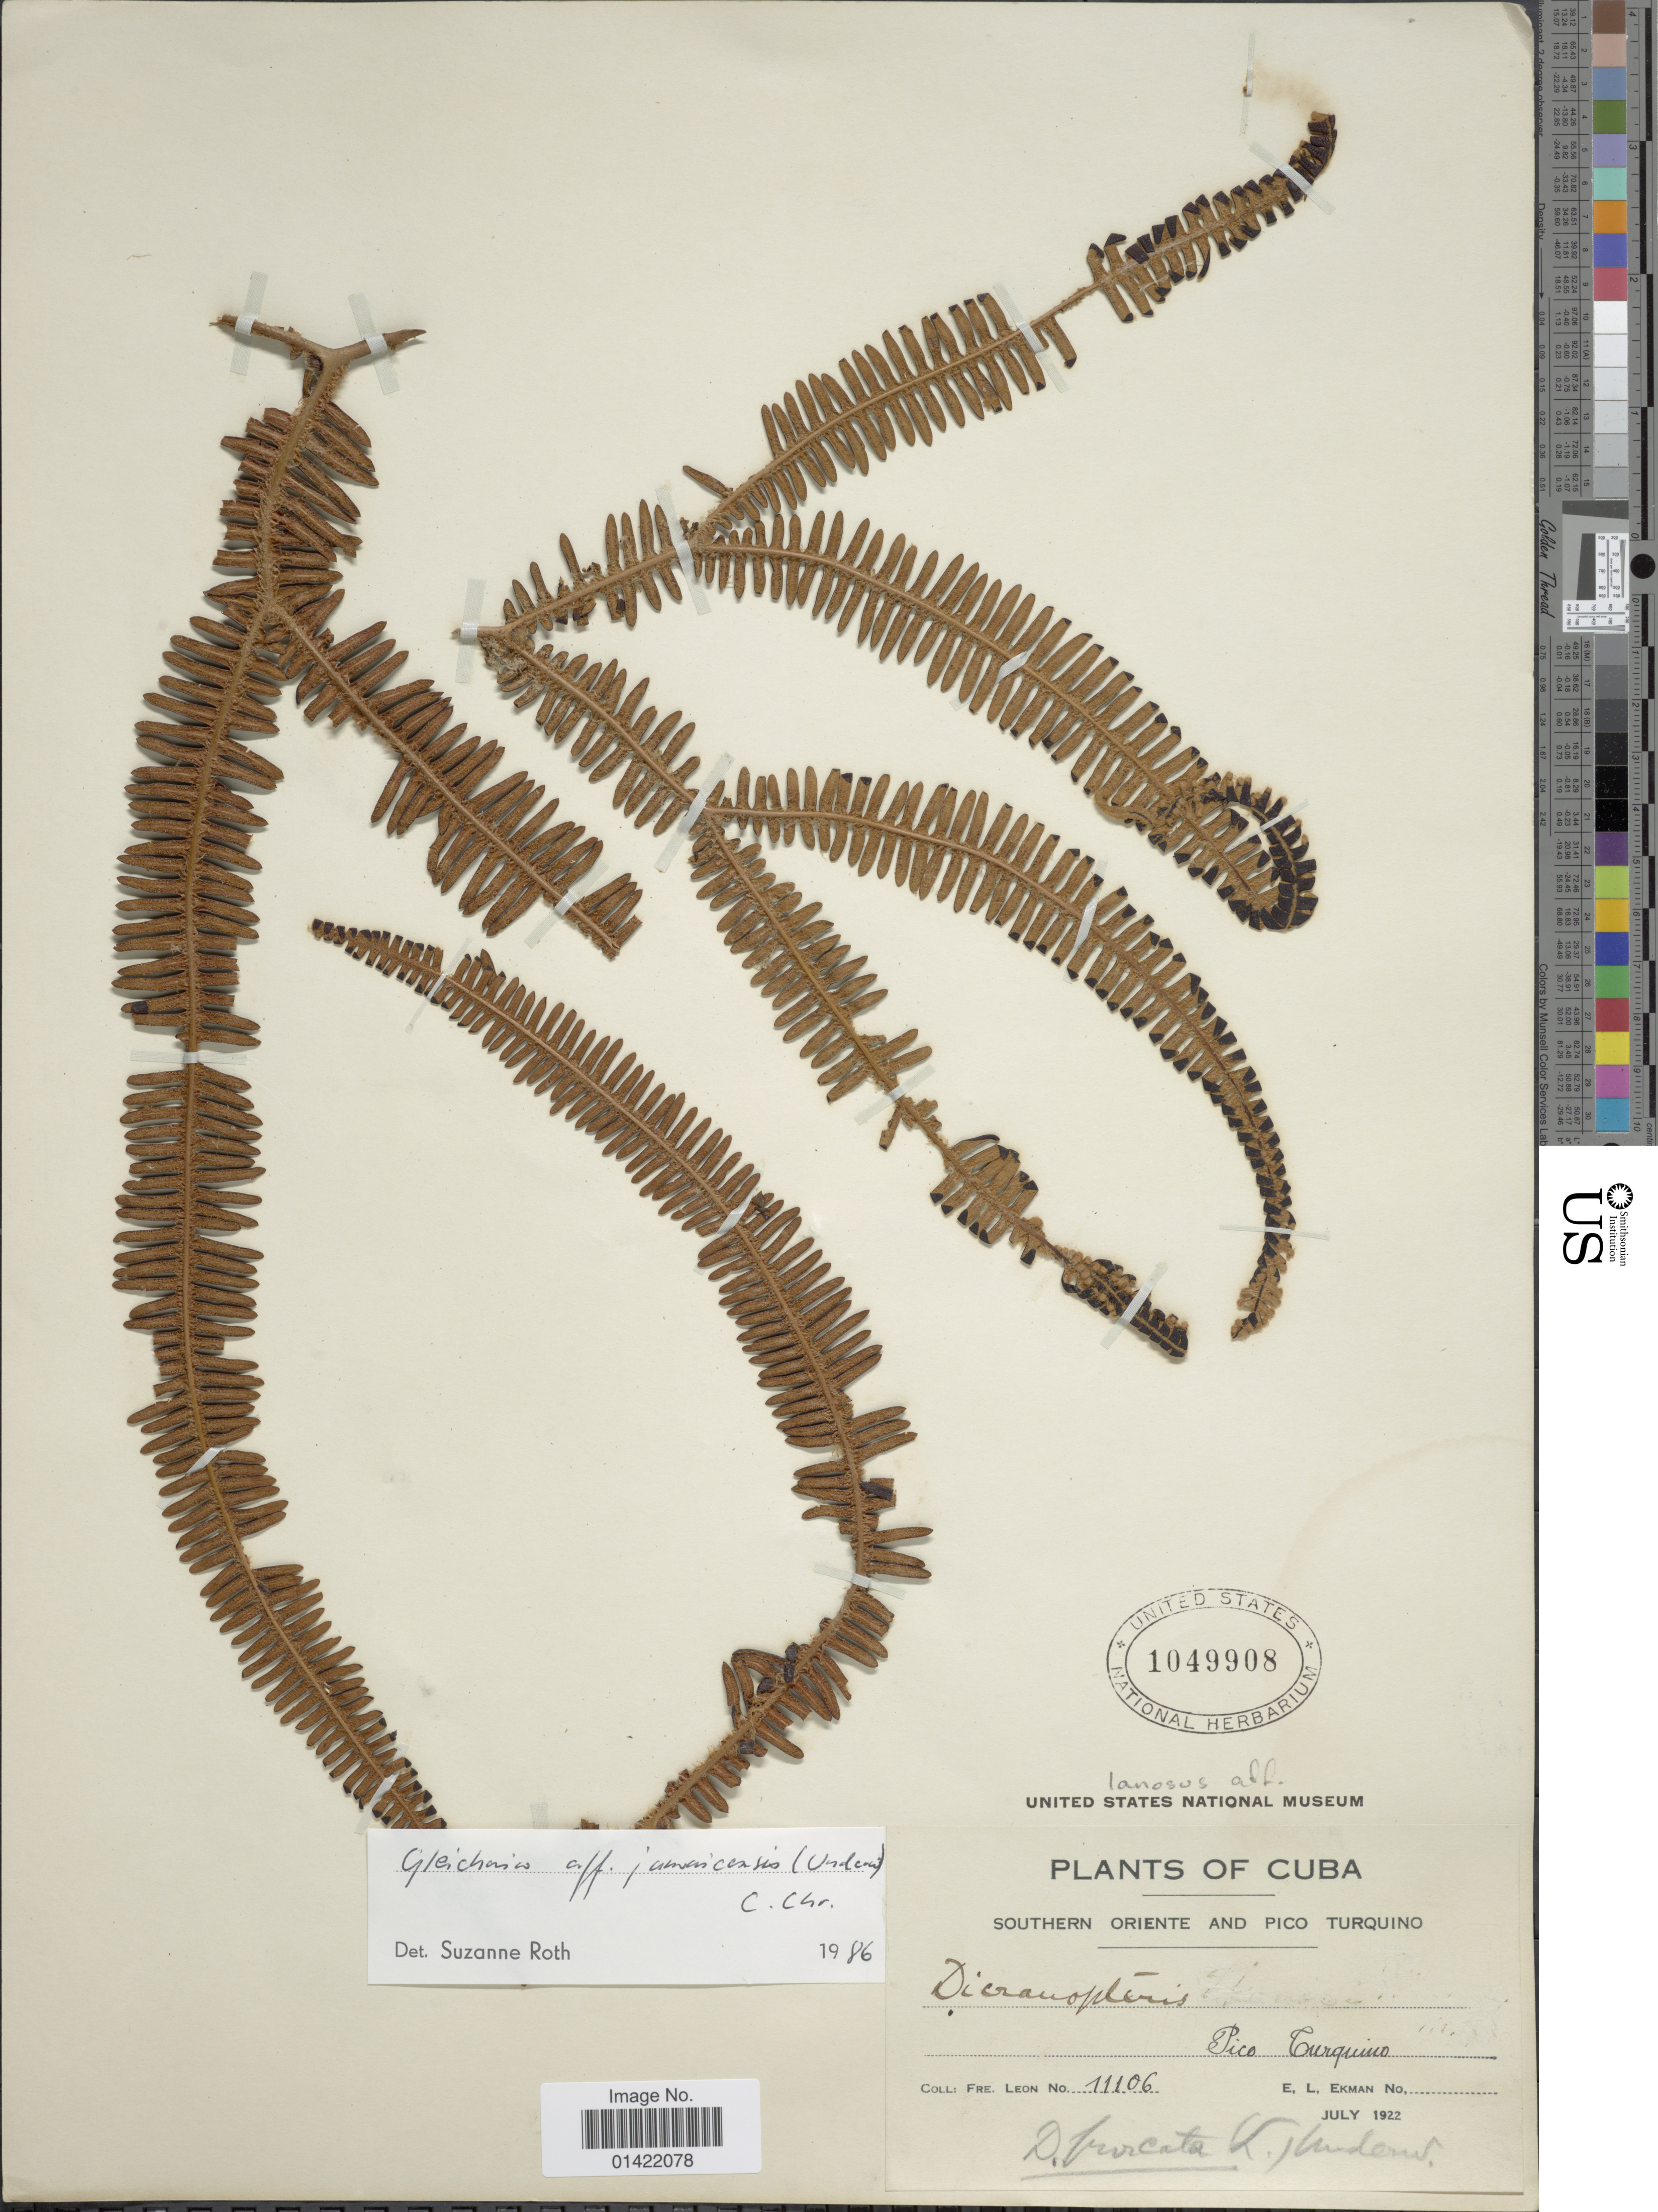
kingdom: Plantae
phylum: Tracheophyta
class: Polypodiopsida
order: Gleicheniales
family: Gleicheniaceae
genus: Sticherus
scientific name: Sticherus jamaicensis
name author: (Underw.) Nakai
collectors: E. L. Ekman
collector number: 11106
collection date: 1922-07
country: Cuba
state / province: Oriente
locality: Southern Oriente and Pico Turquino.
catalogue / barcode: US 1049908